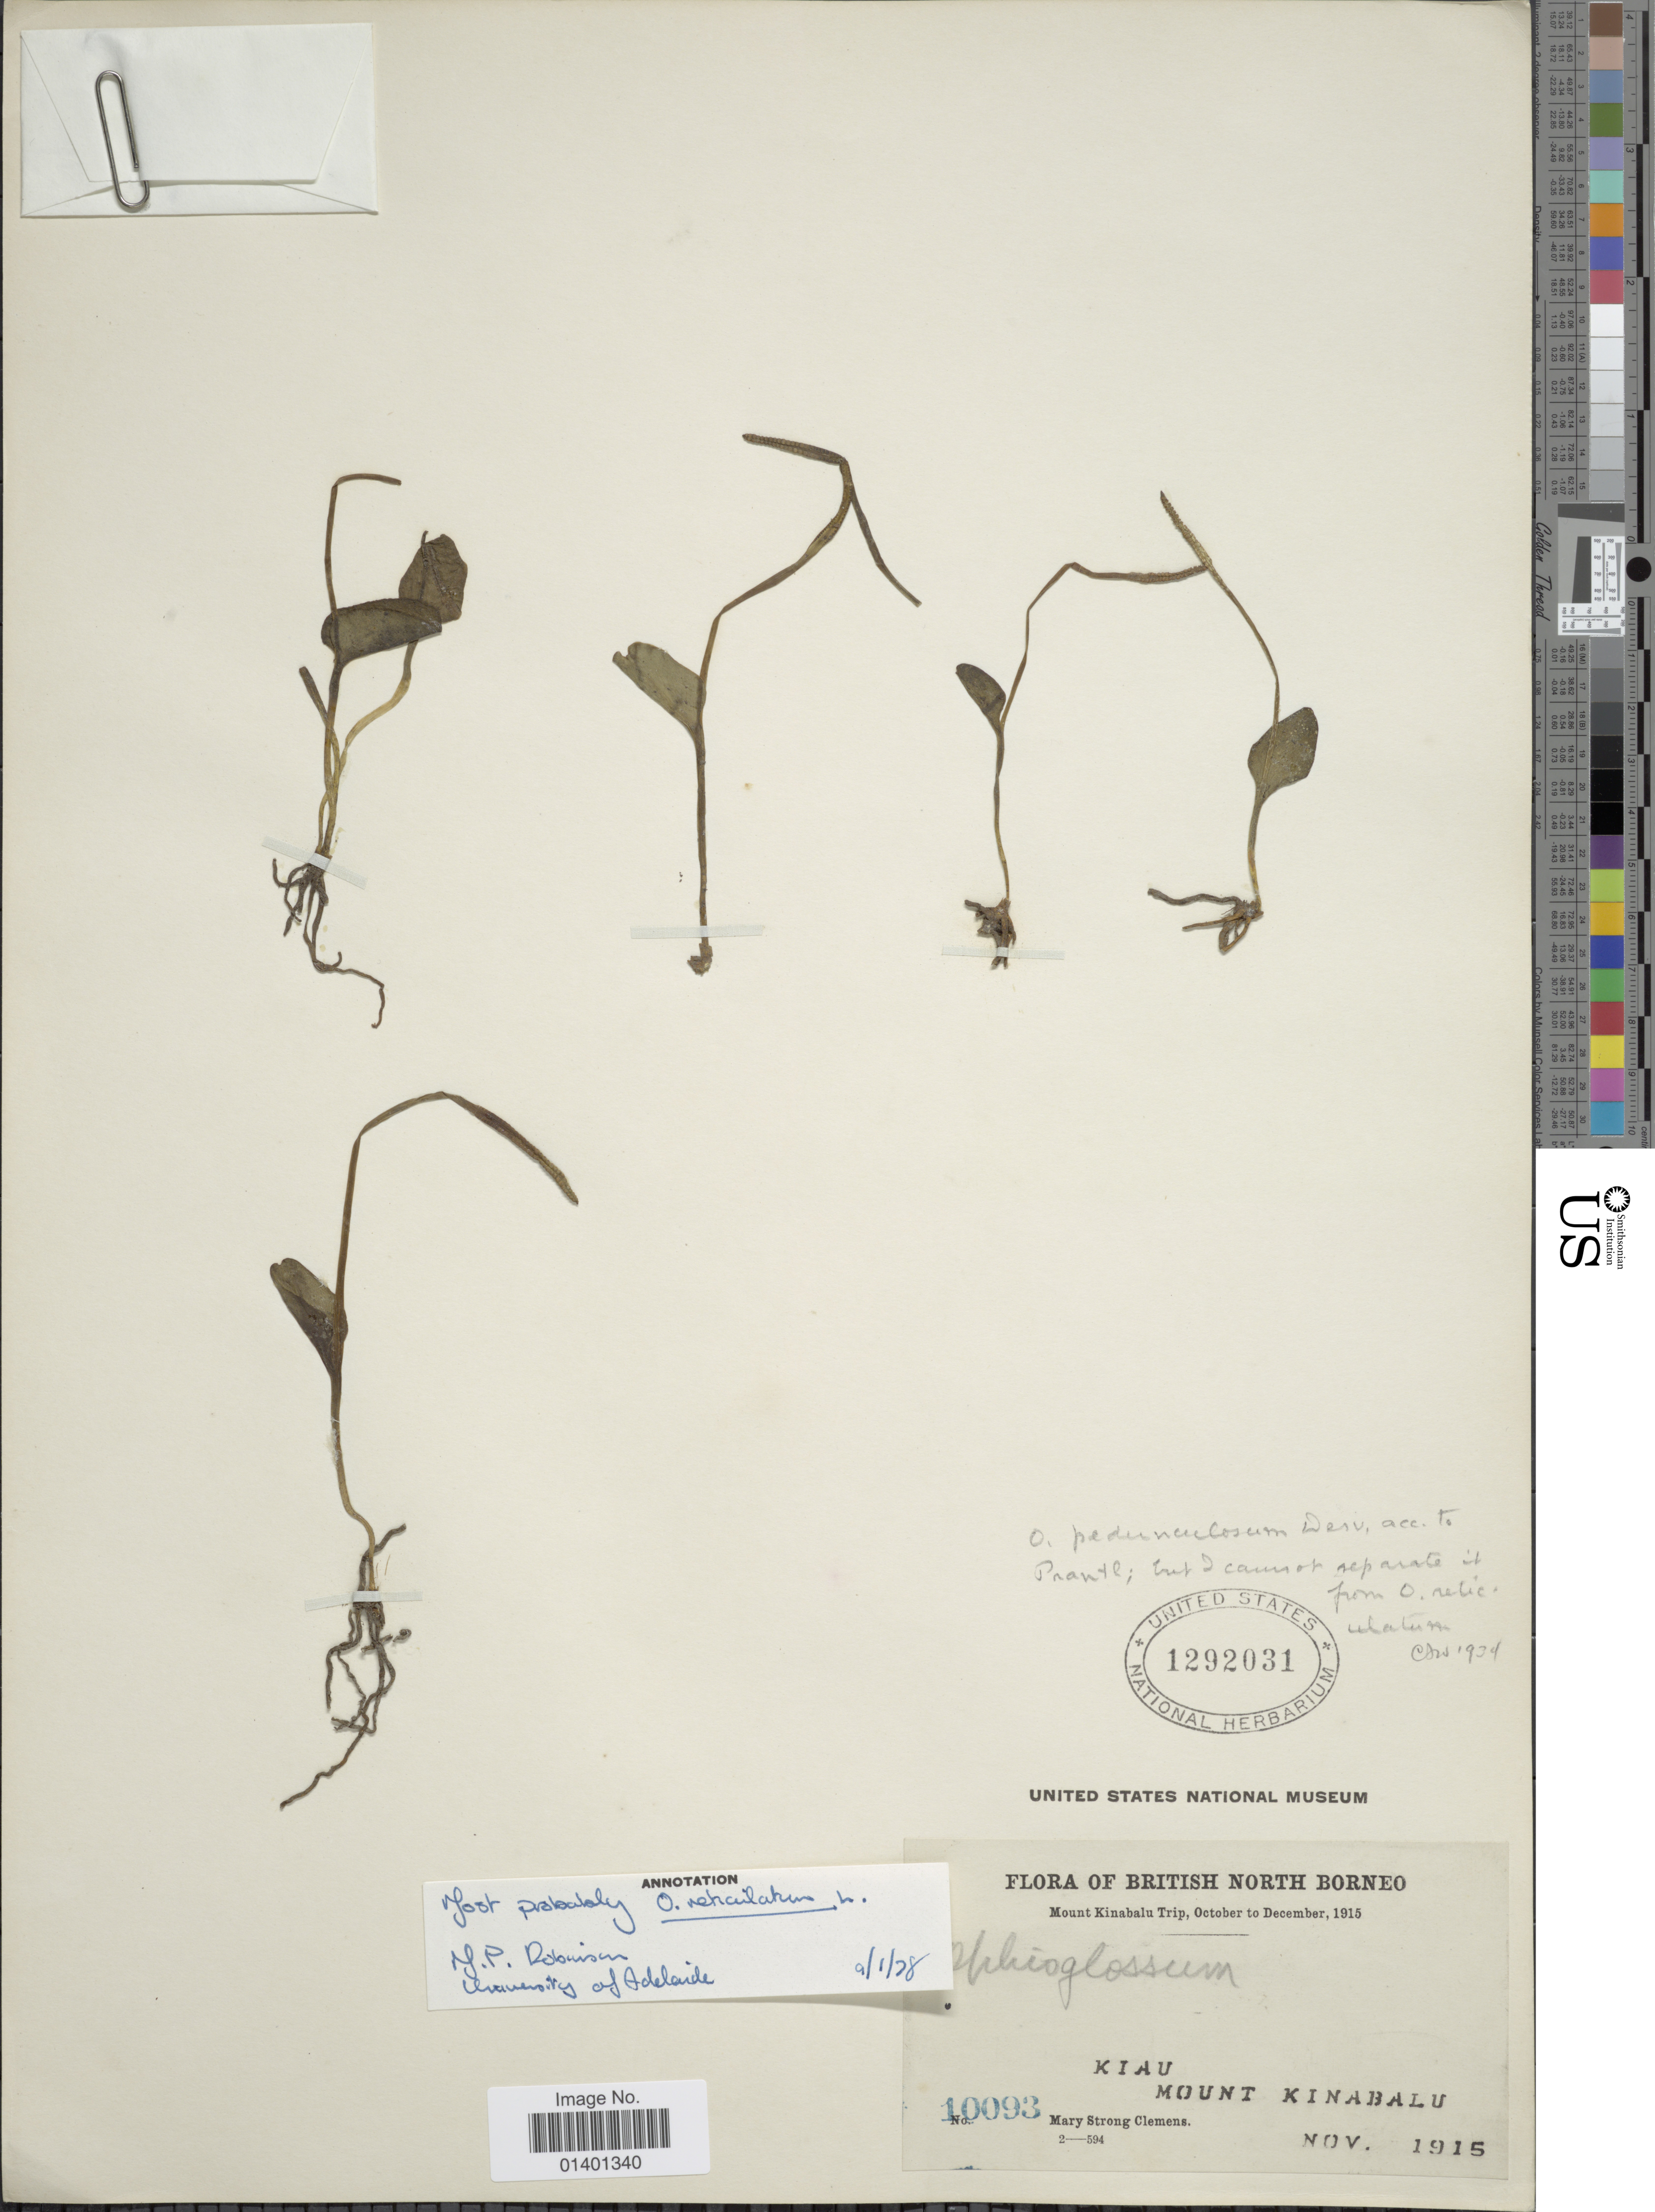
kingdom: Plantae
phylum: Tracheophyta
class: Polypodiopsida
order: Ophioglossales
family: Ophioglossaceae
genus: Ophioglossum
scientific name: Ophioglossum reticulatum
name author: L.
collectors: M. S. Clemens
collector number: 10093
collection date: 1915-11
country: Malaysia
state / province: Sabah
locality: British North Borneo, Kiau, Mount Kinabalu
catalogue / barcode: US 1292031